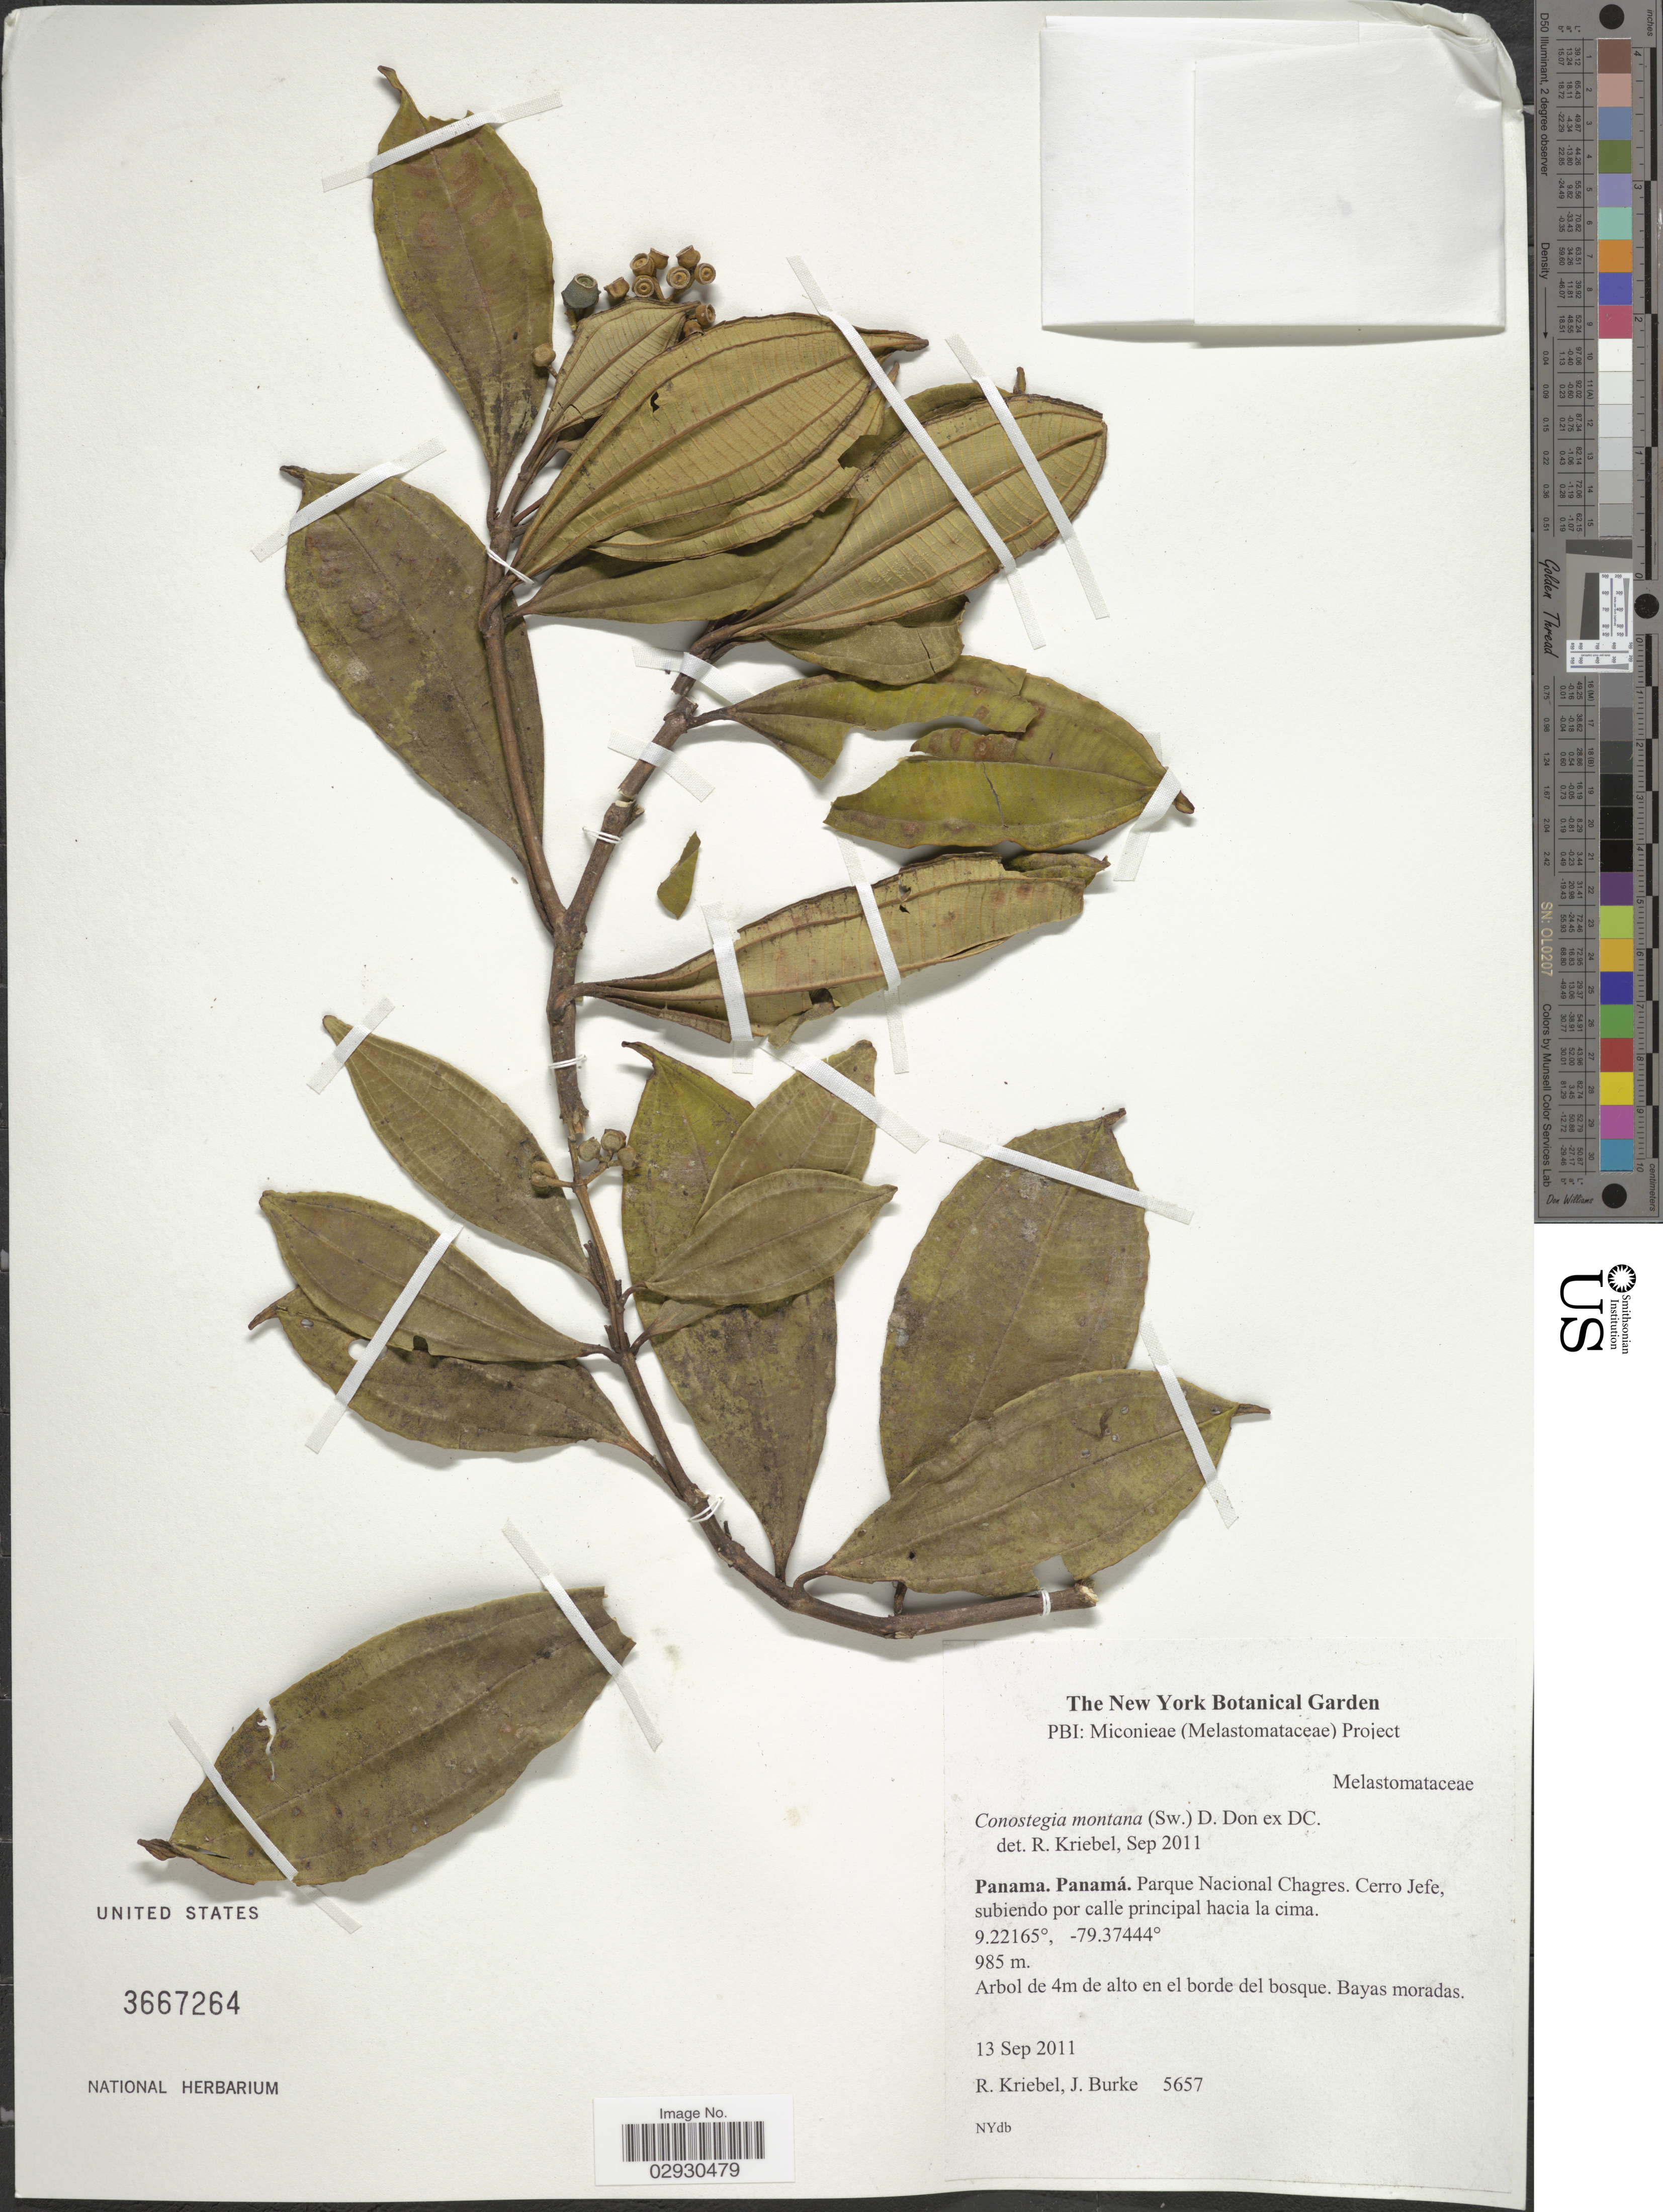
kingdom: Plantae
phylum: Tracheophyta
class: Magnoliopsida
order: Myrtales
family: Melastomataceae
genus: Conostegia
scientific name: Conostegia montana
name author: (Sw.) D. Don ex DC.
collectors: R. Kriebel & J. Burke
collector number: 5657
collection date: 2011-09-13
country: Panama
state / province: Panamá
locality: Parque Nacional Chagres, Cerro Jefe, subiendo por calle principal hacia la cima.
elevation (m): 985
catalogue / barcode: US 3667264